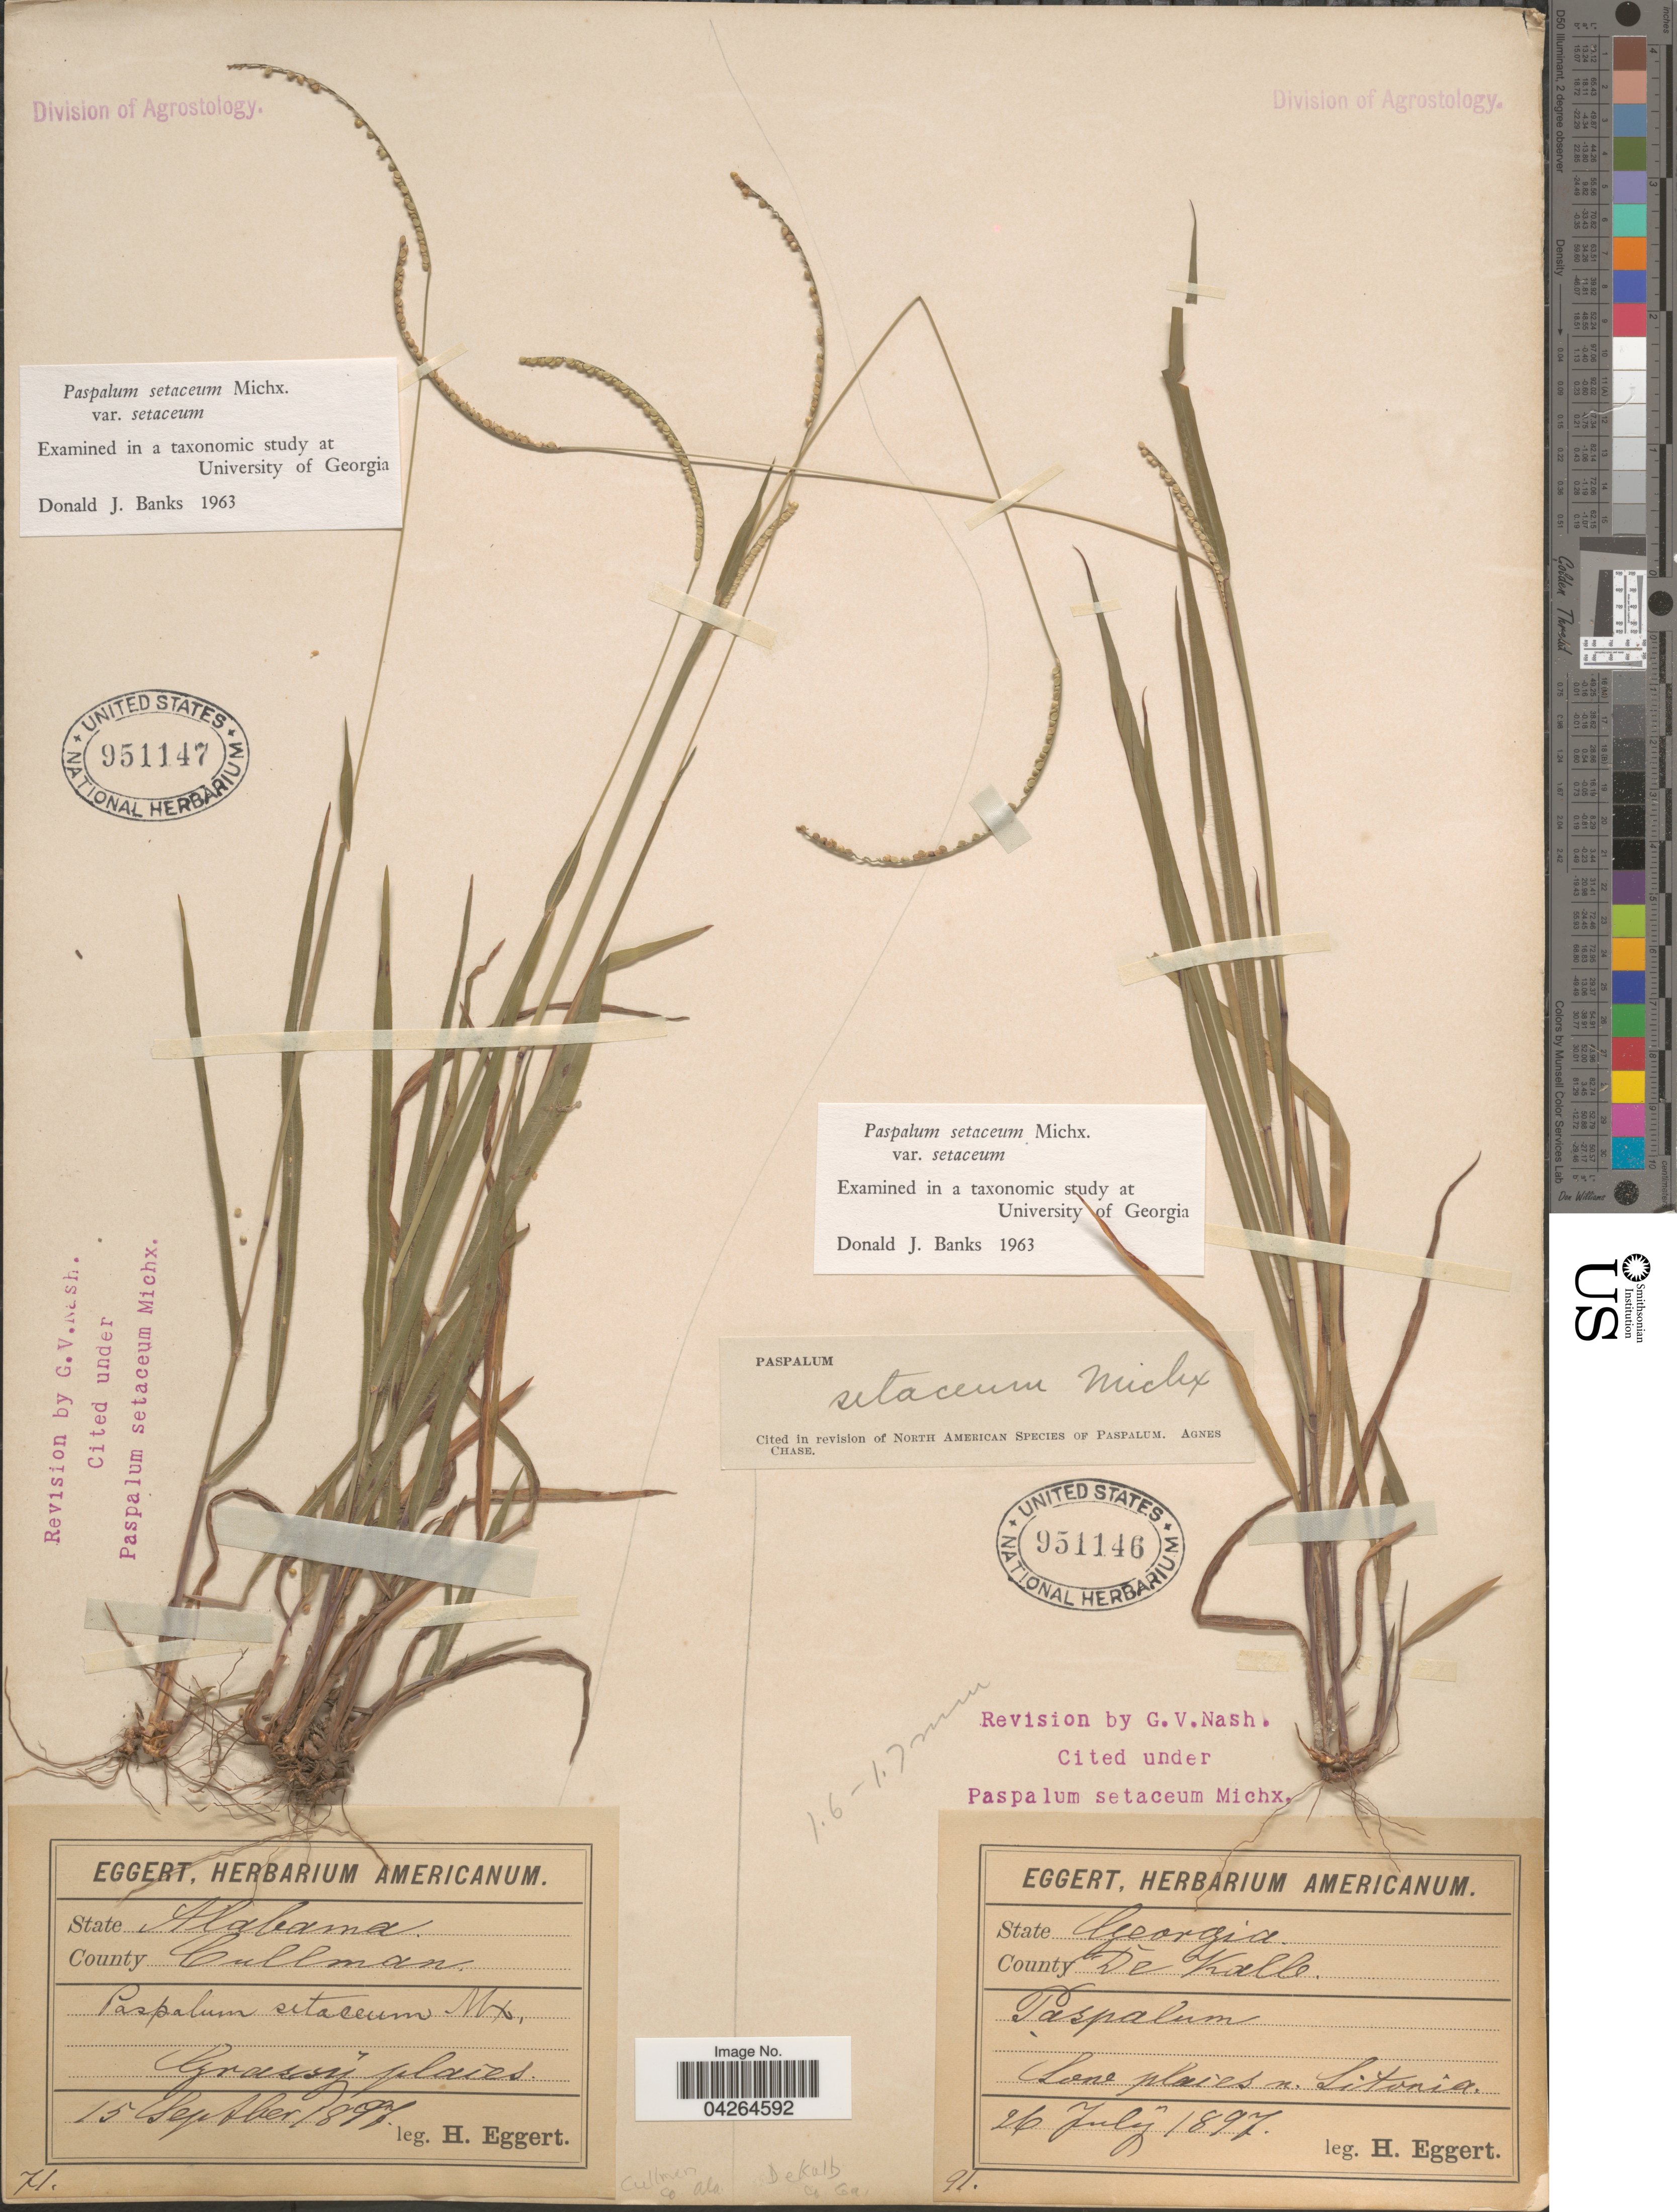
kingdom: Plantae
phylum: Tracheophyta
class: Liliopsida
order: Poales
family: Poaceae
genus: Paspalum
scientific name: Paspalum setaceum var. setaceum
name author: Michx.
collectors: H. Eggert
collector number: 71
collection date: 1897-09-15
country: United States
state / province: Alabama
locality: County Cullman. Grassy places.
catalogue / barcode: US 951147